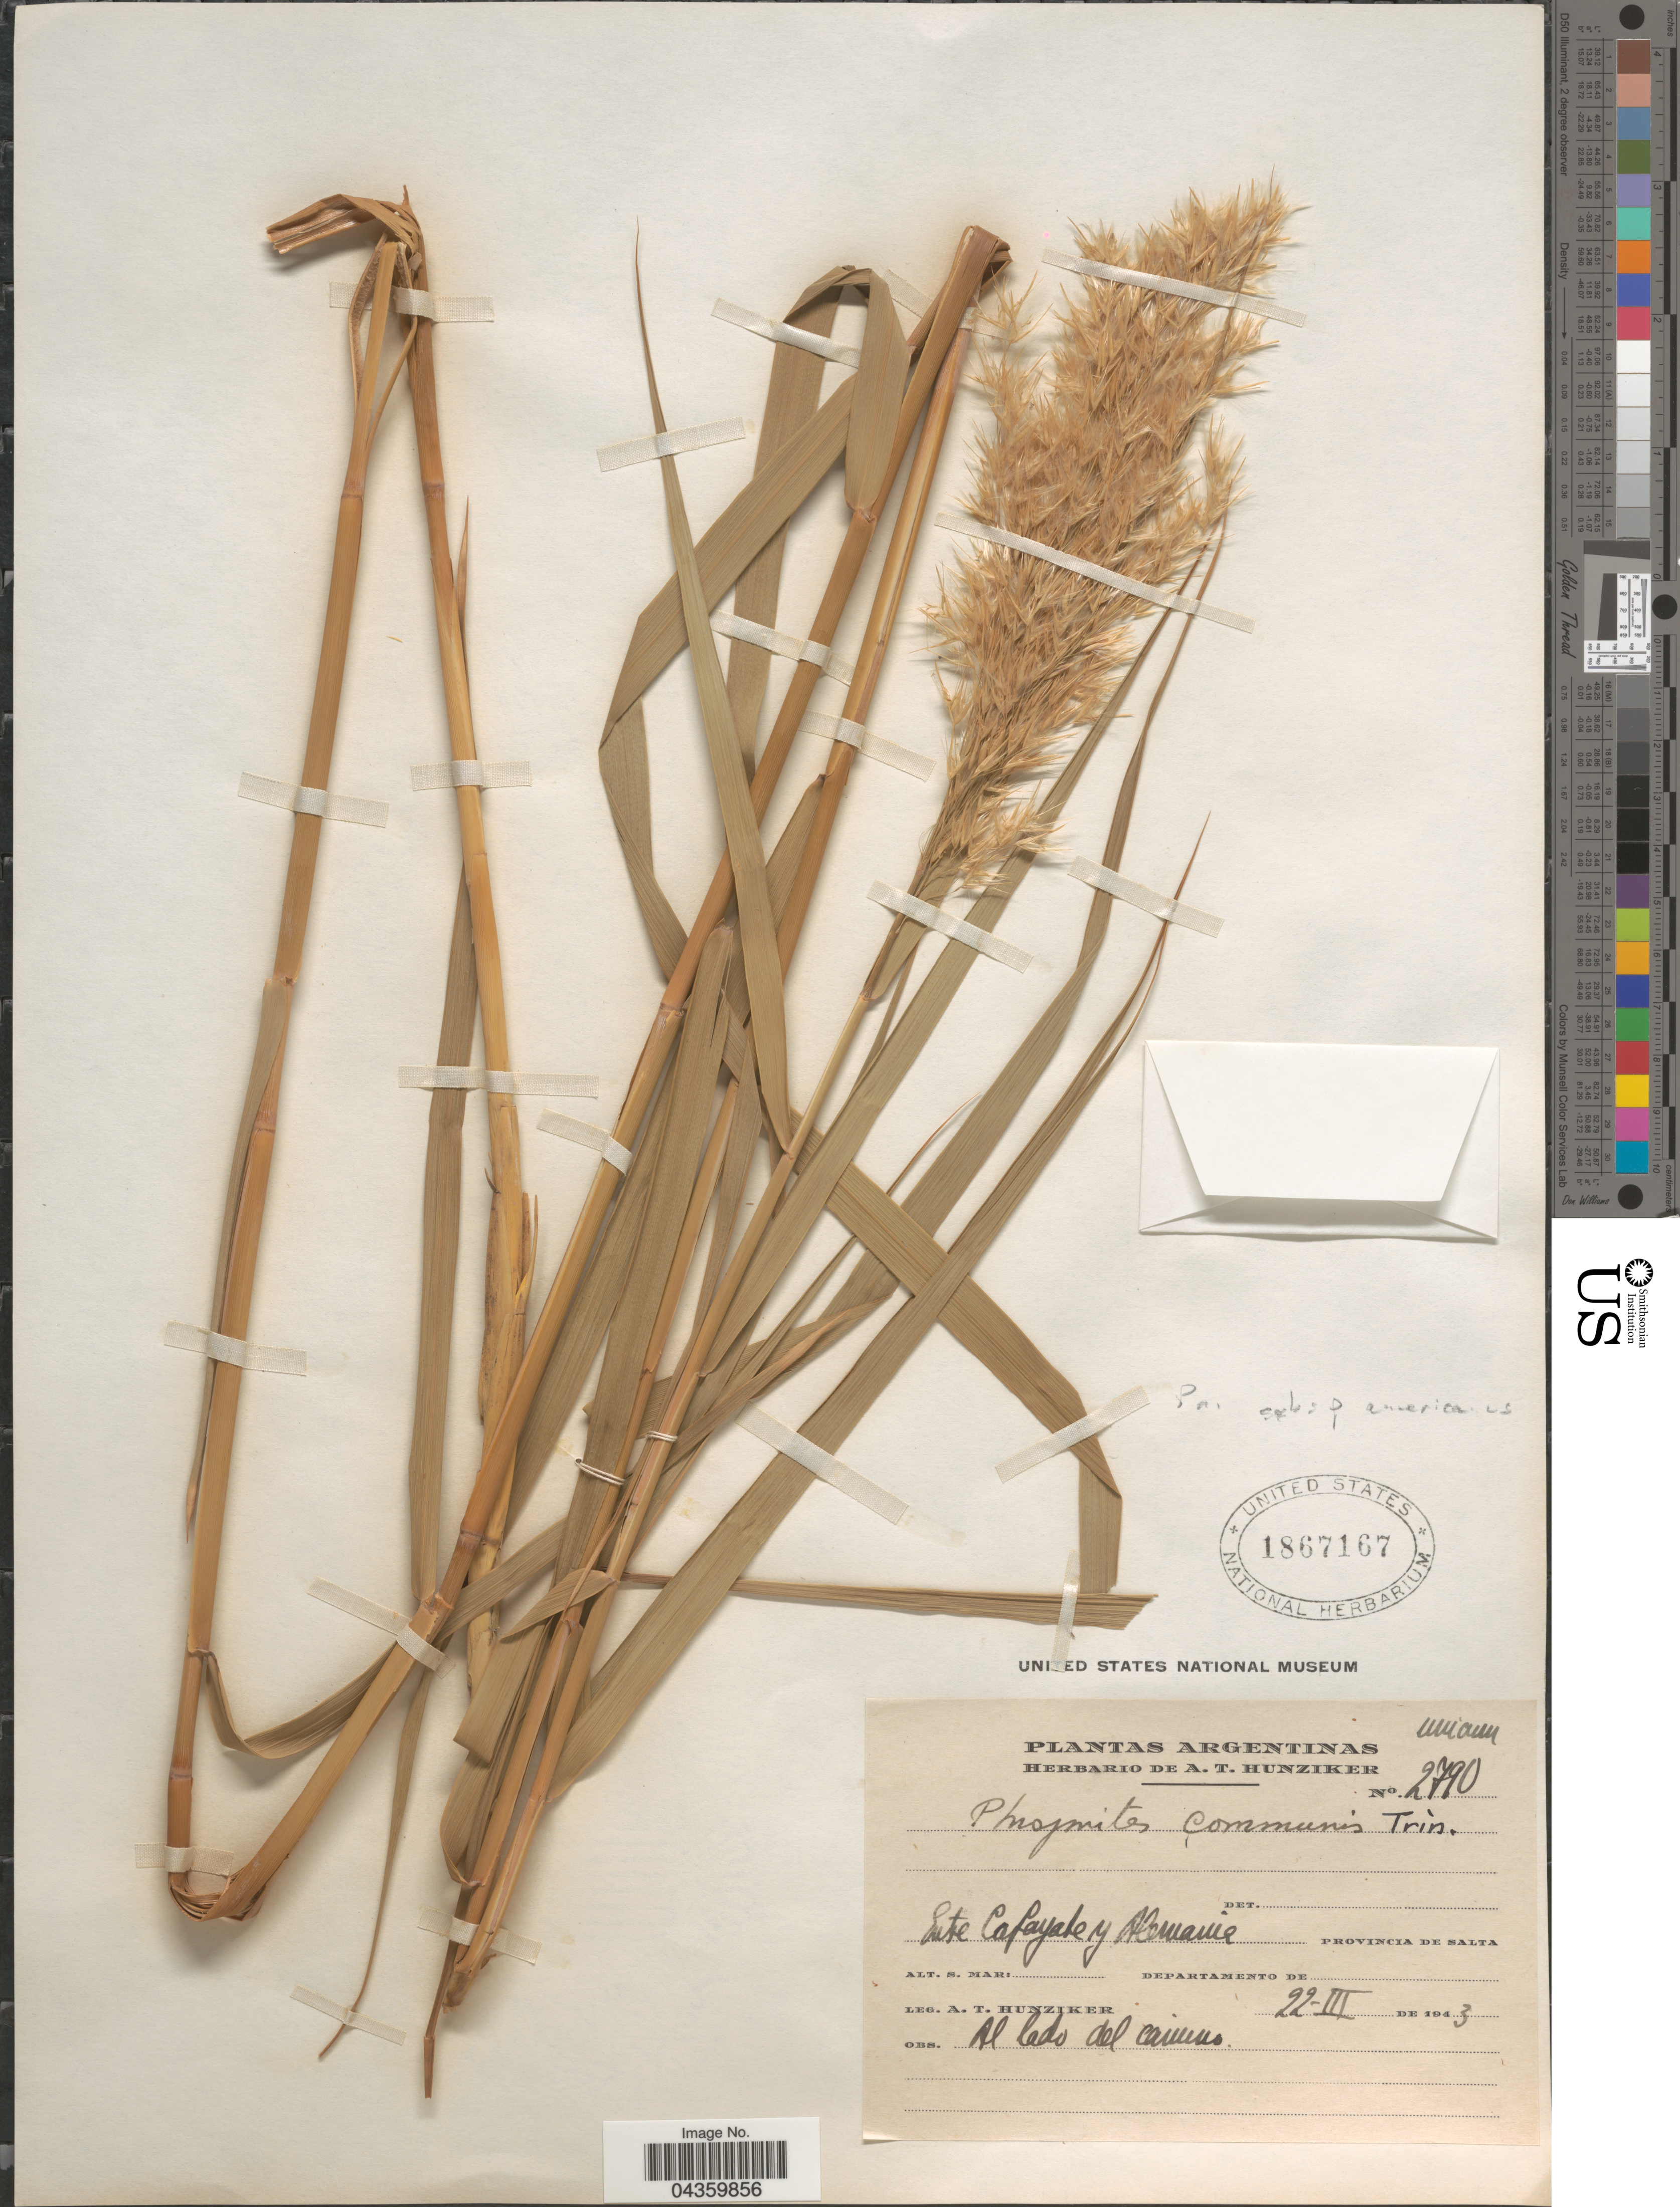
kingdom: Plantae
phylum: Tracheophyta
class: Liliopsida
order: Poales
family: Poaceae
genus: Phragmites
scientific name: Phragmites australis subsp. americanus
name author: Saltonstall & et al.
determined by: Soreng, Robert J., Research Associate (BOT), Smithsonian Institution - National Museum of Natural History (UNITED STATES)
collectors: A. T. Hunziker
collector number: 2790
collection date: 1943-03-22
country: Argentina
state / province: Salta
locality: Entre Cafayate y Alemania.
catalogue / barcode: US 1867167